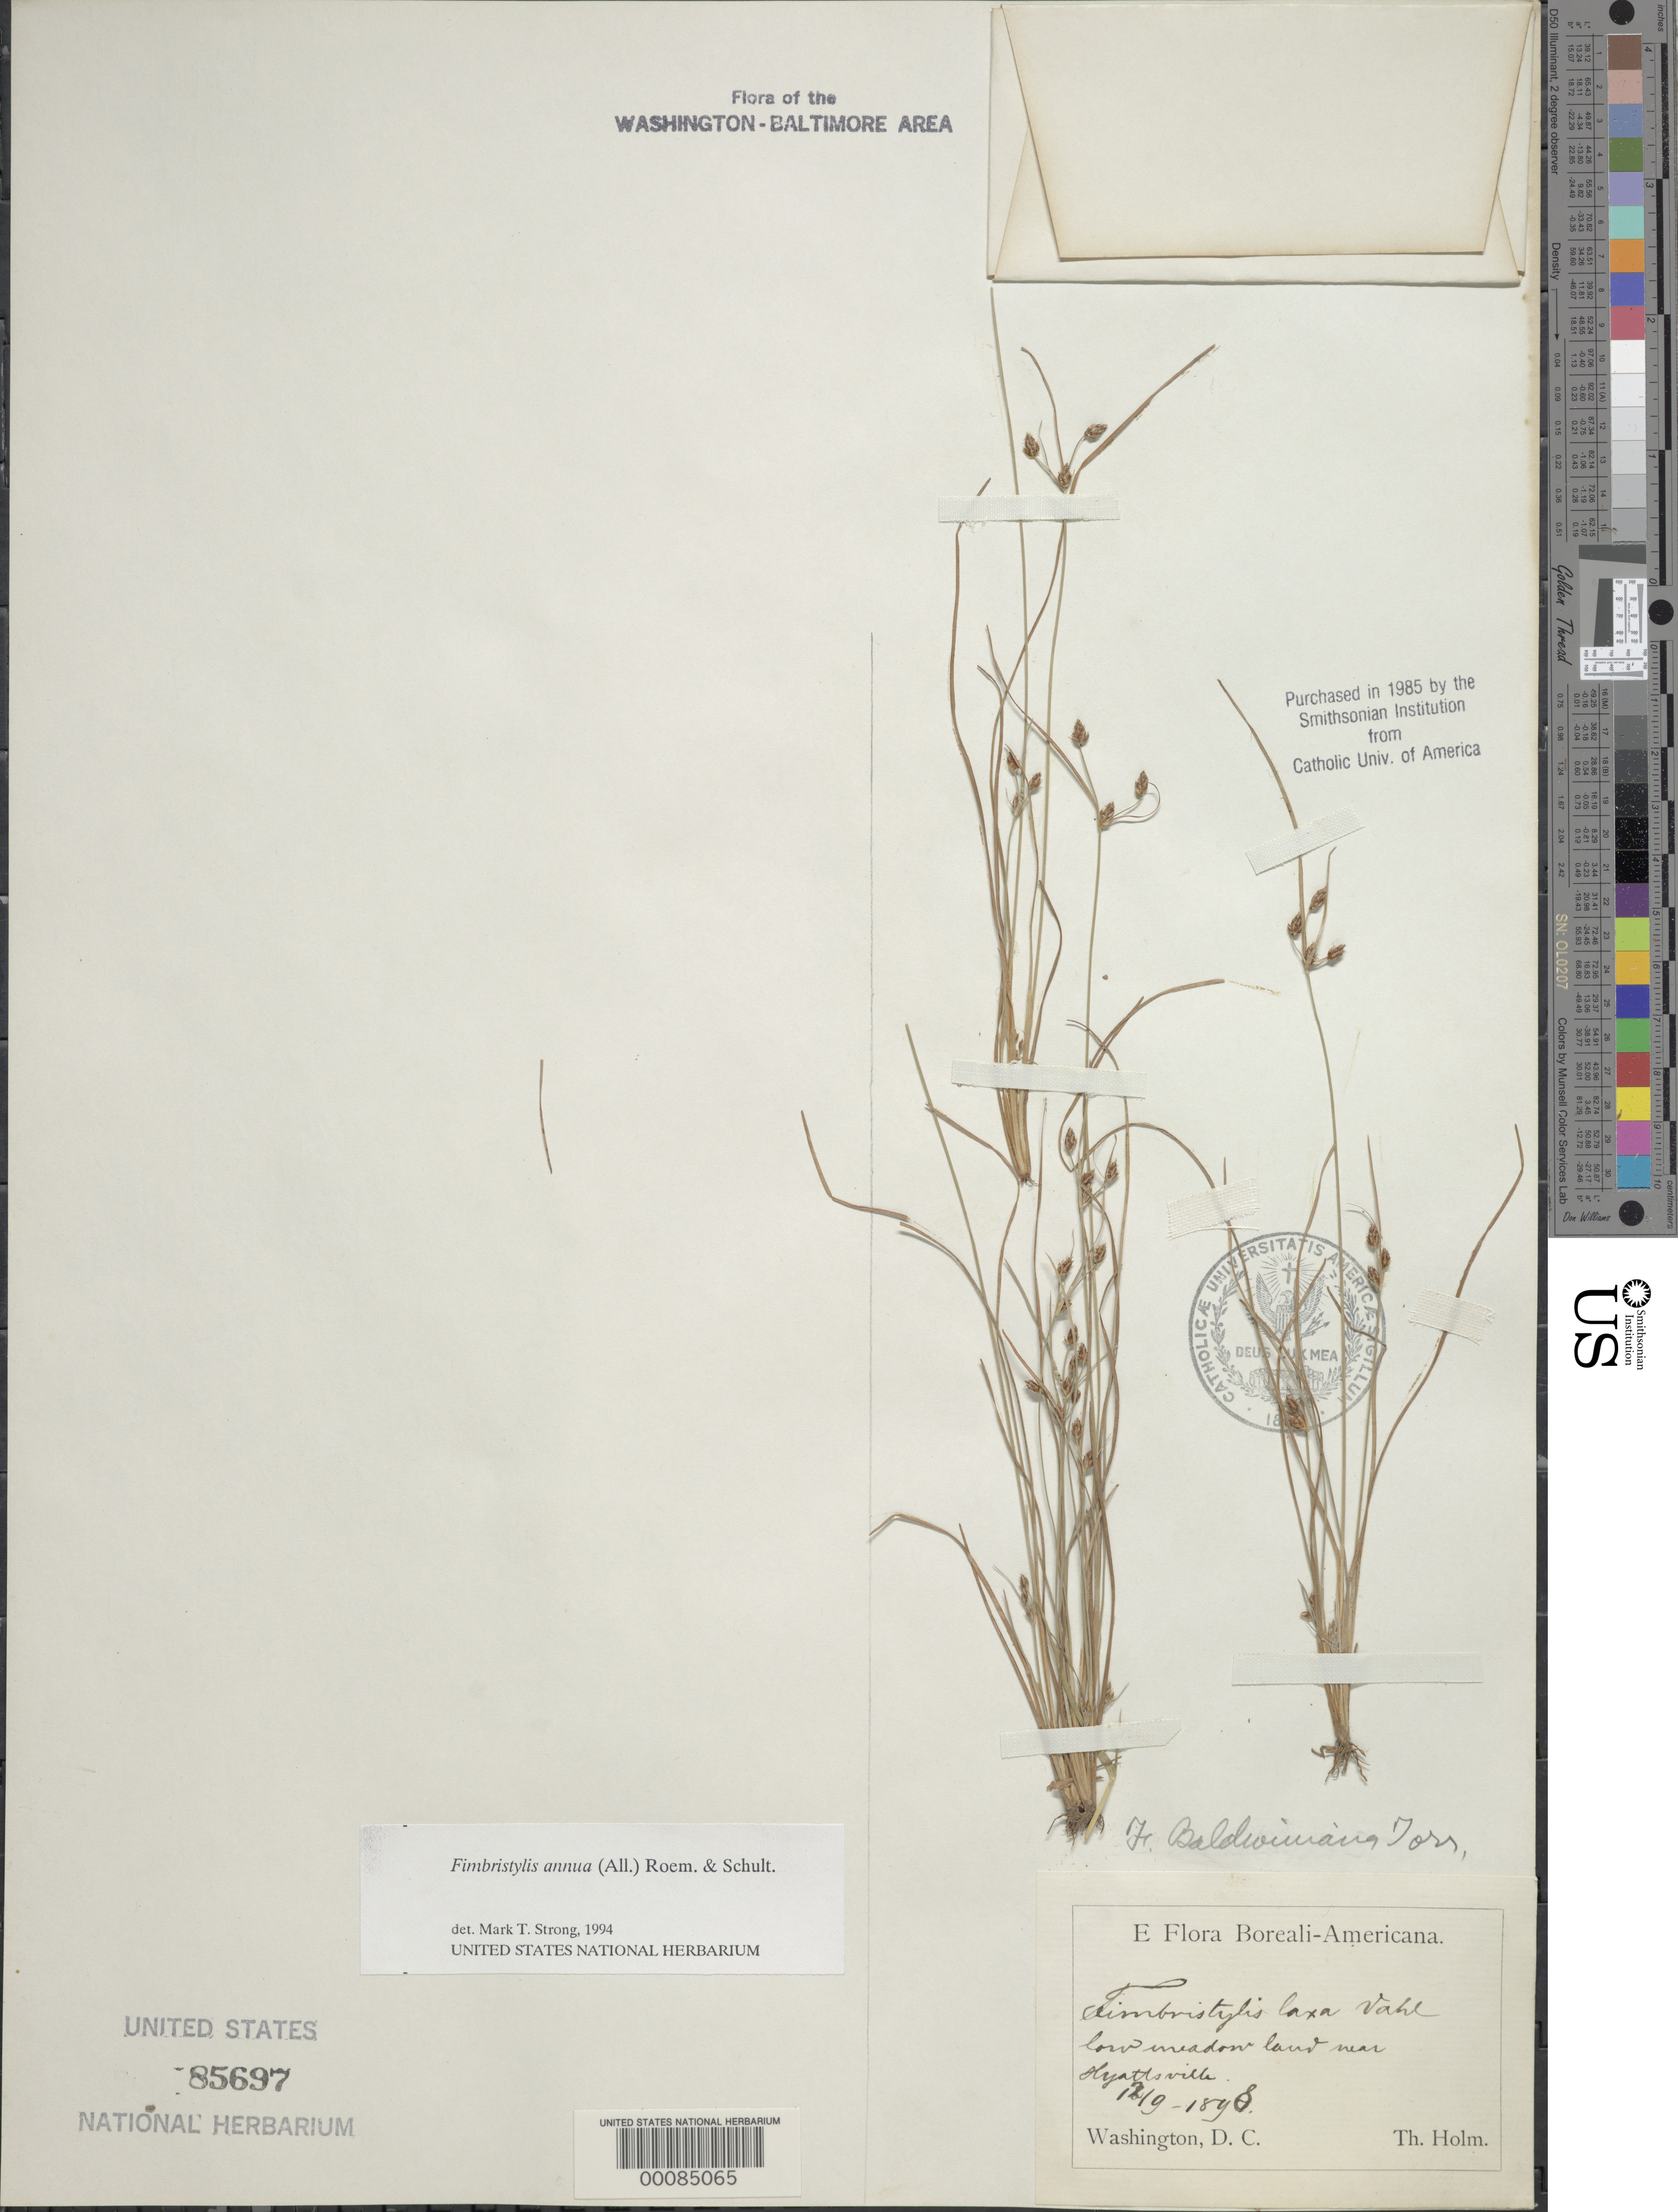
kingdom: Plantae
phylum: Tracheophyta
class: Liliopsida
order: Poales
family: Cyperaceae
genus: Fimbristylis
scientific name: Fimbristylis annua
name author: (All.) Roem. & Schult.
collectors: T. Holm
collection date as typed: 12 Sep 1898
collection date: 1898-09-12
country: United States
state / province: Maryland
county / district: Prince George's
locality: Near Hyattsville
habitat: Low meadowland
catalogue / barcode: US 85697